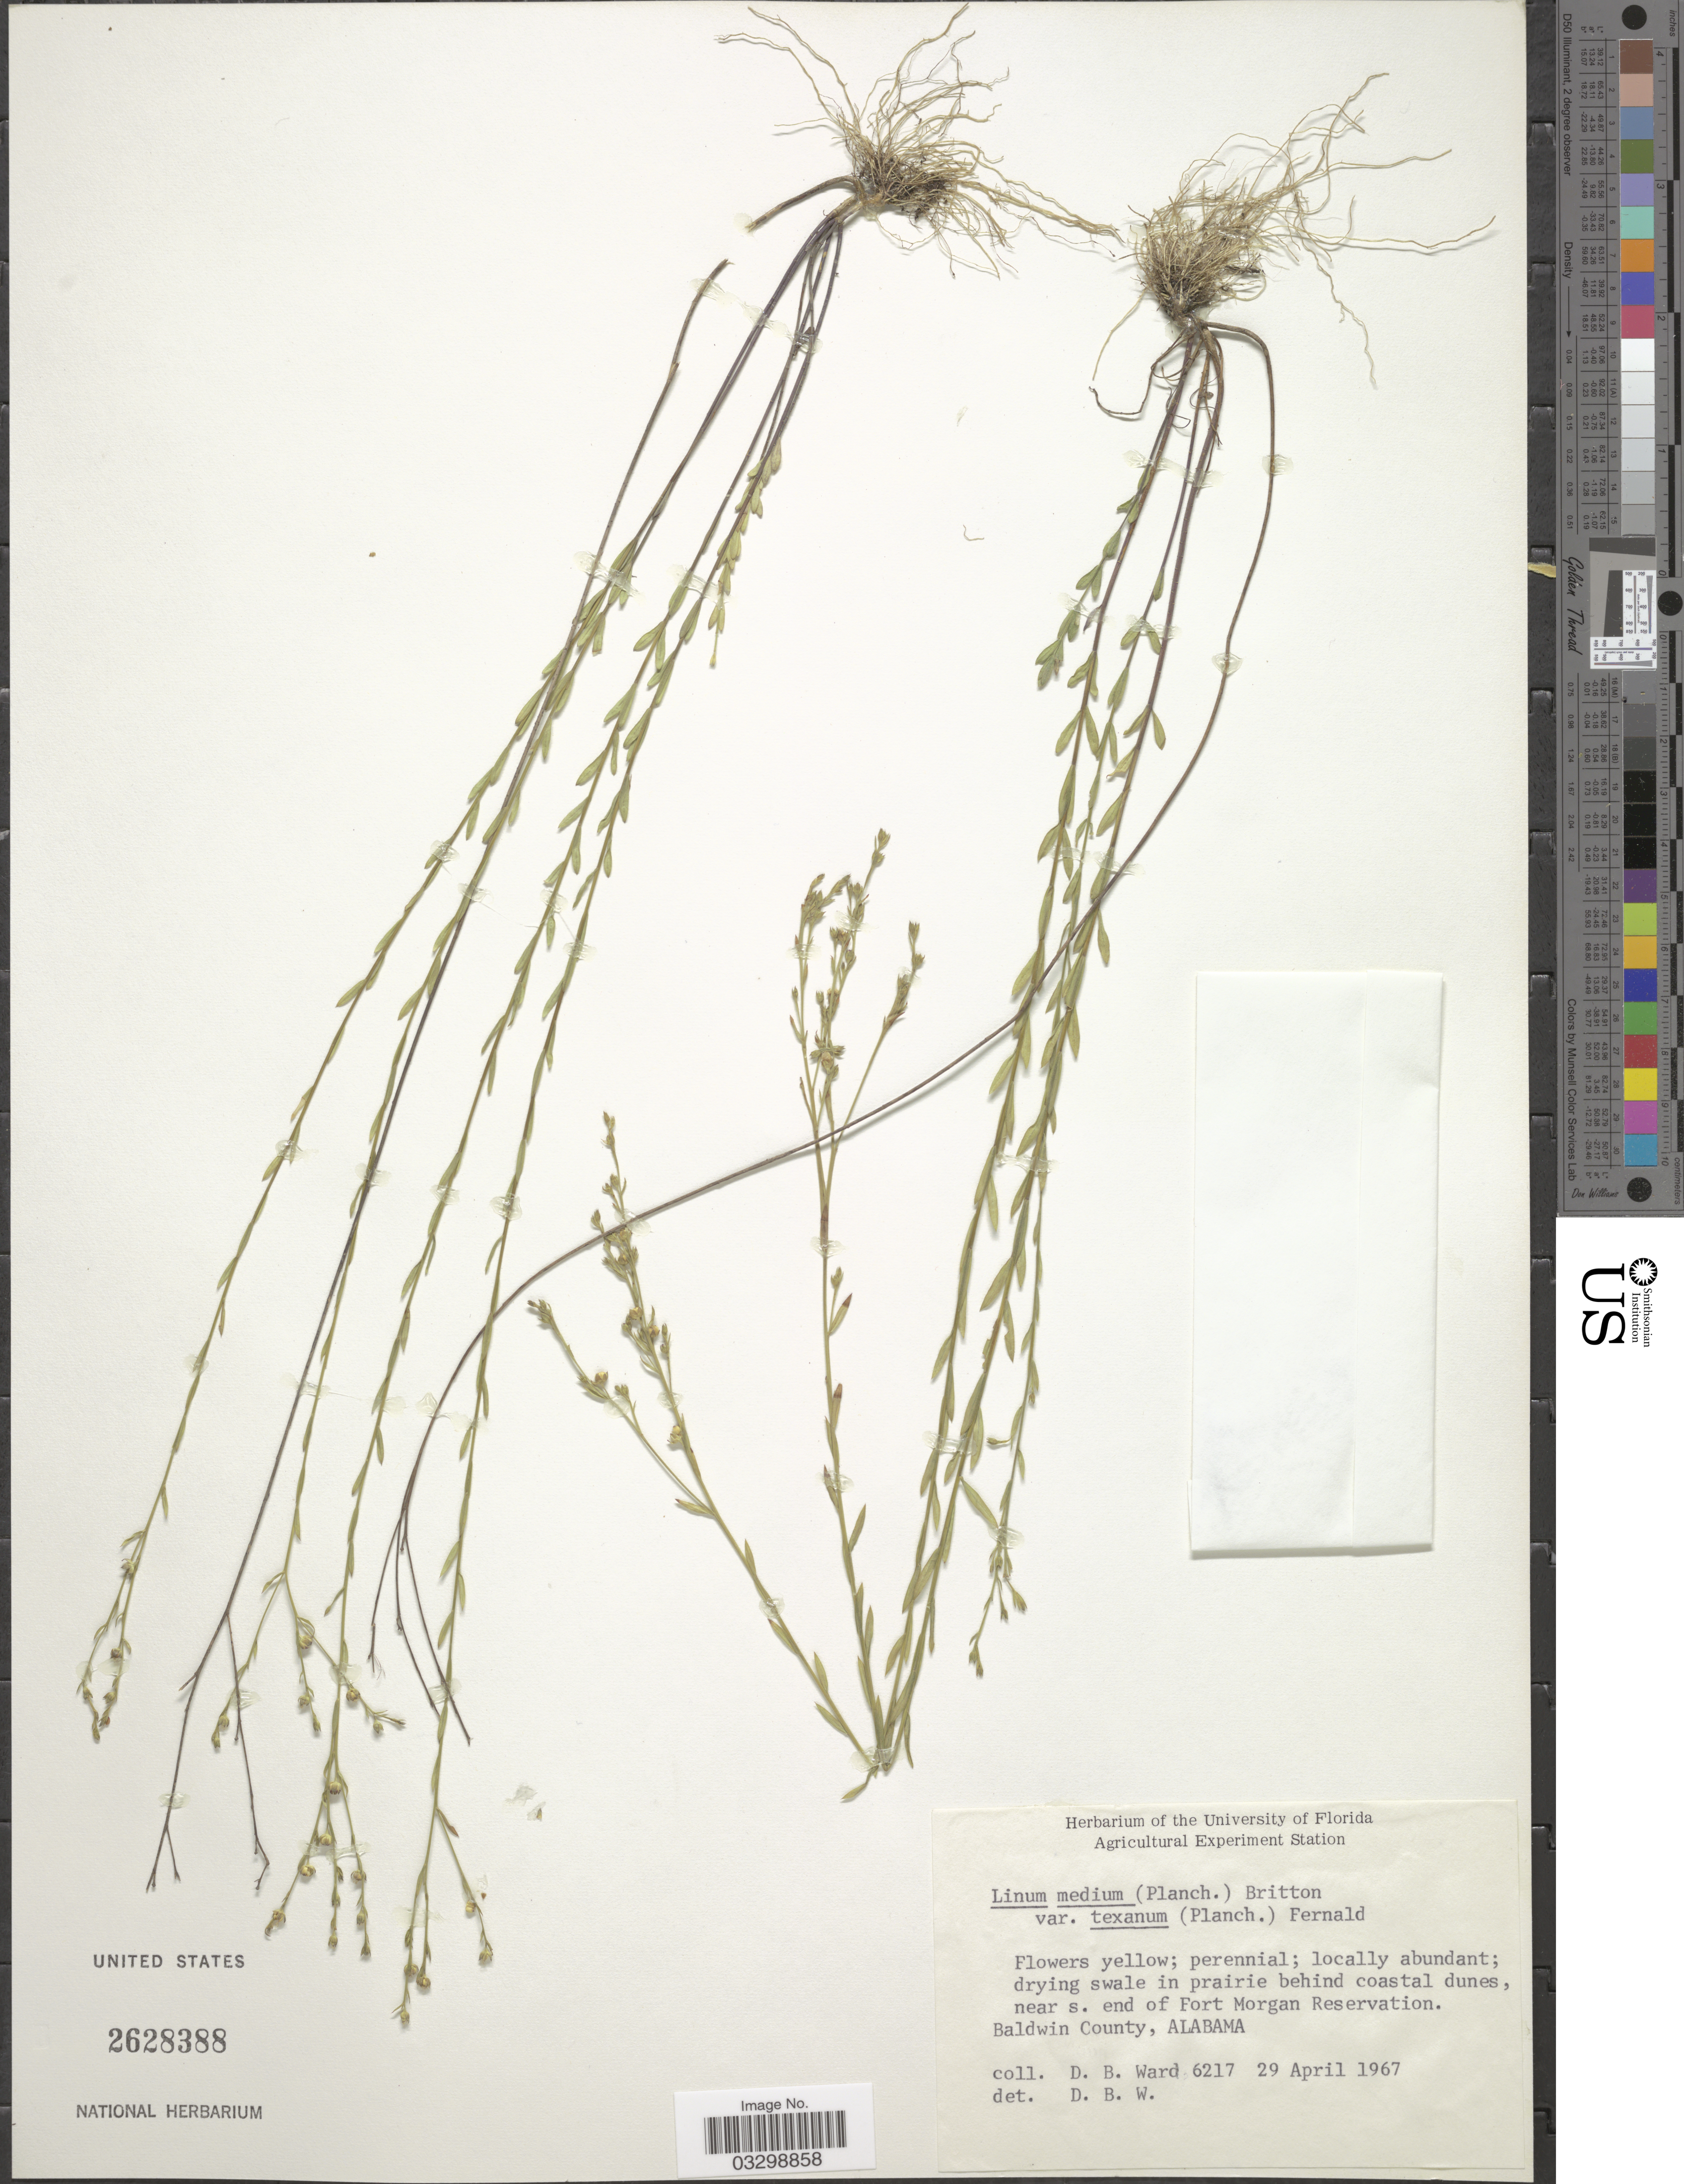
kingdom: Plantae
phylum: Tracheophyta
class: Magnoliopsida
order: Malpighiales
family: Linaceae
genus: Linum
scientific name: Linum medium var. texanum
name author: (Planch.) Fernald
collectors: D. B. Ward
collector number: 6217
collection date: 1967-04-29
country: United States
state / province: Alabama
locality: Near s. end of Fort Morgan Reservation. Baldwin County.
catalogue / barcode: US 2628388